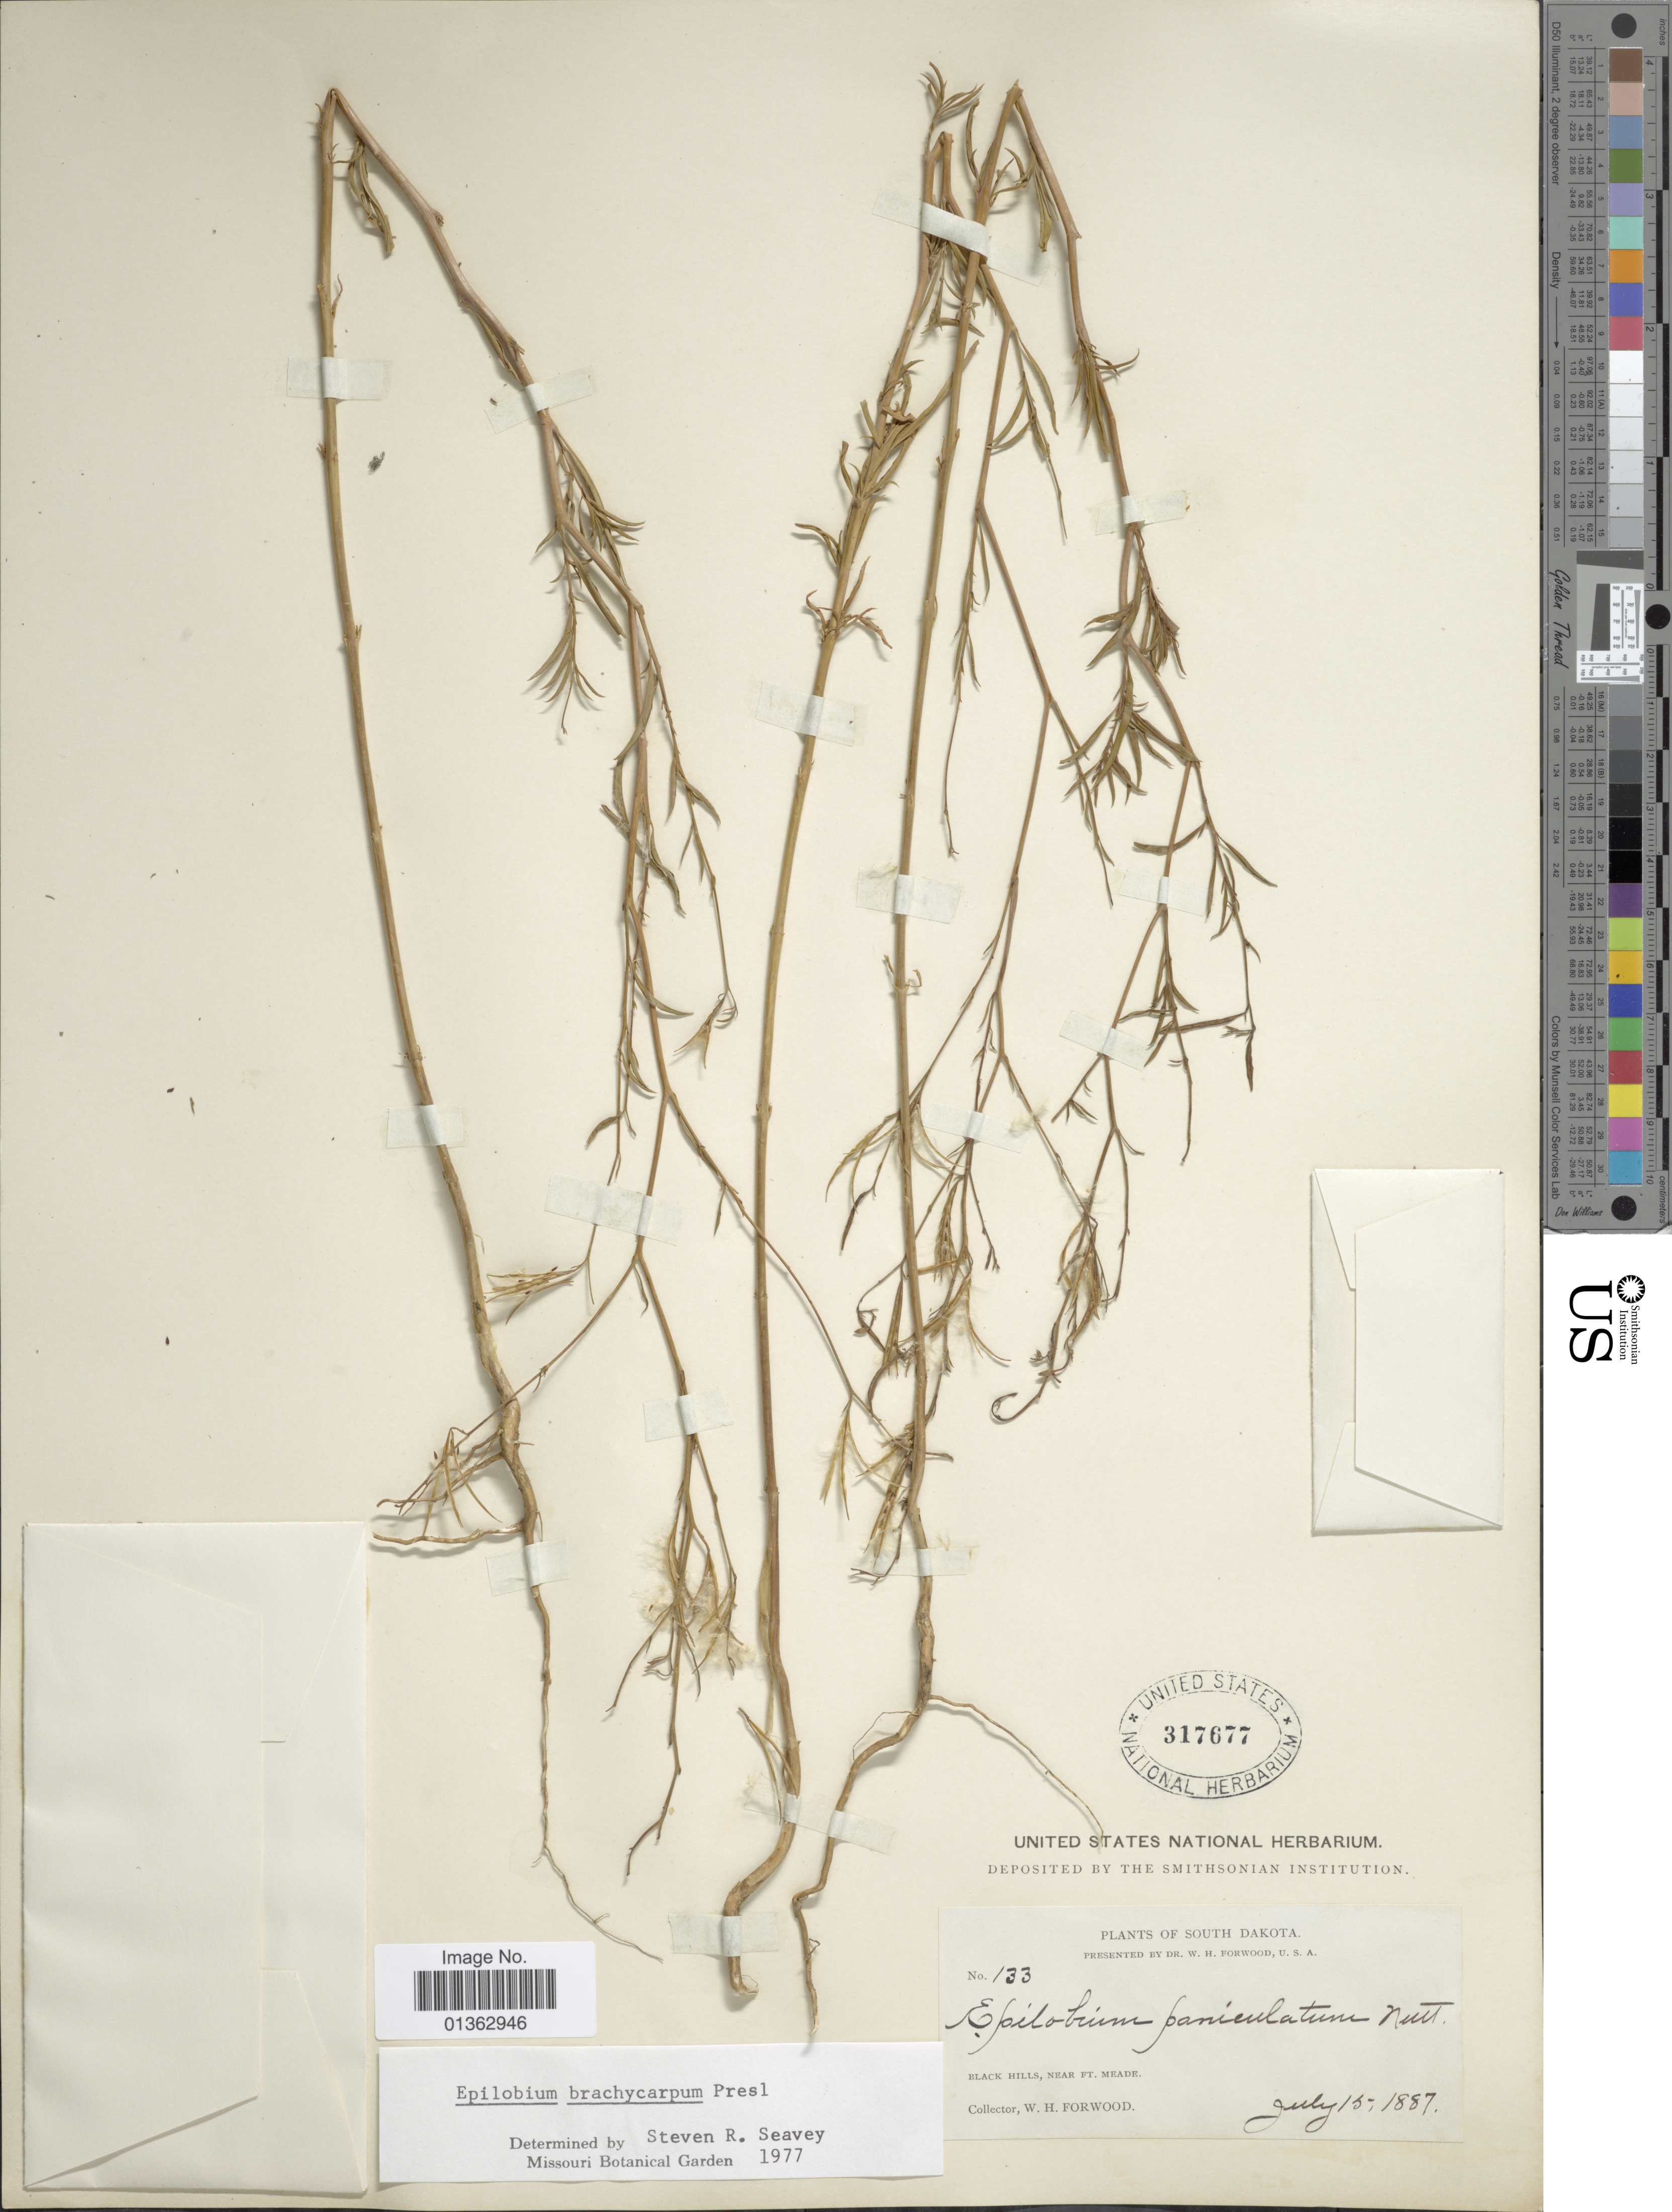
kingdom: Plantae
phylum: Tracheophyta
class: Magnoliopsida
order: Myrtales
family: Onagraceae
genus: Epilobium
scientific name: Epilobium brachycarpum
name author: C. Presl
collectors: W. Forwood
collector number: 133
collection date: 1887-07-15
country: United States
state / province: South Dakota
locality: Black Hills, near ft. Meade.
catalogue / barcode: US 317677